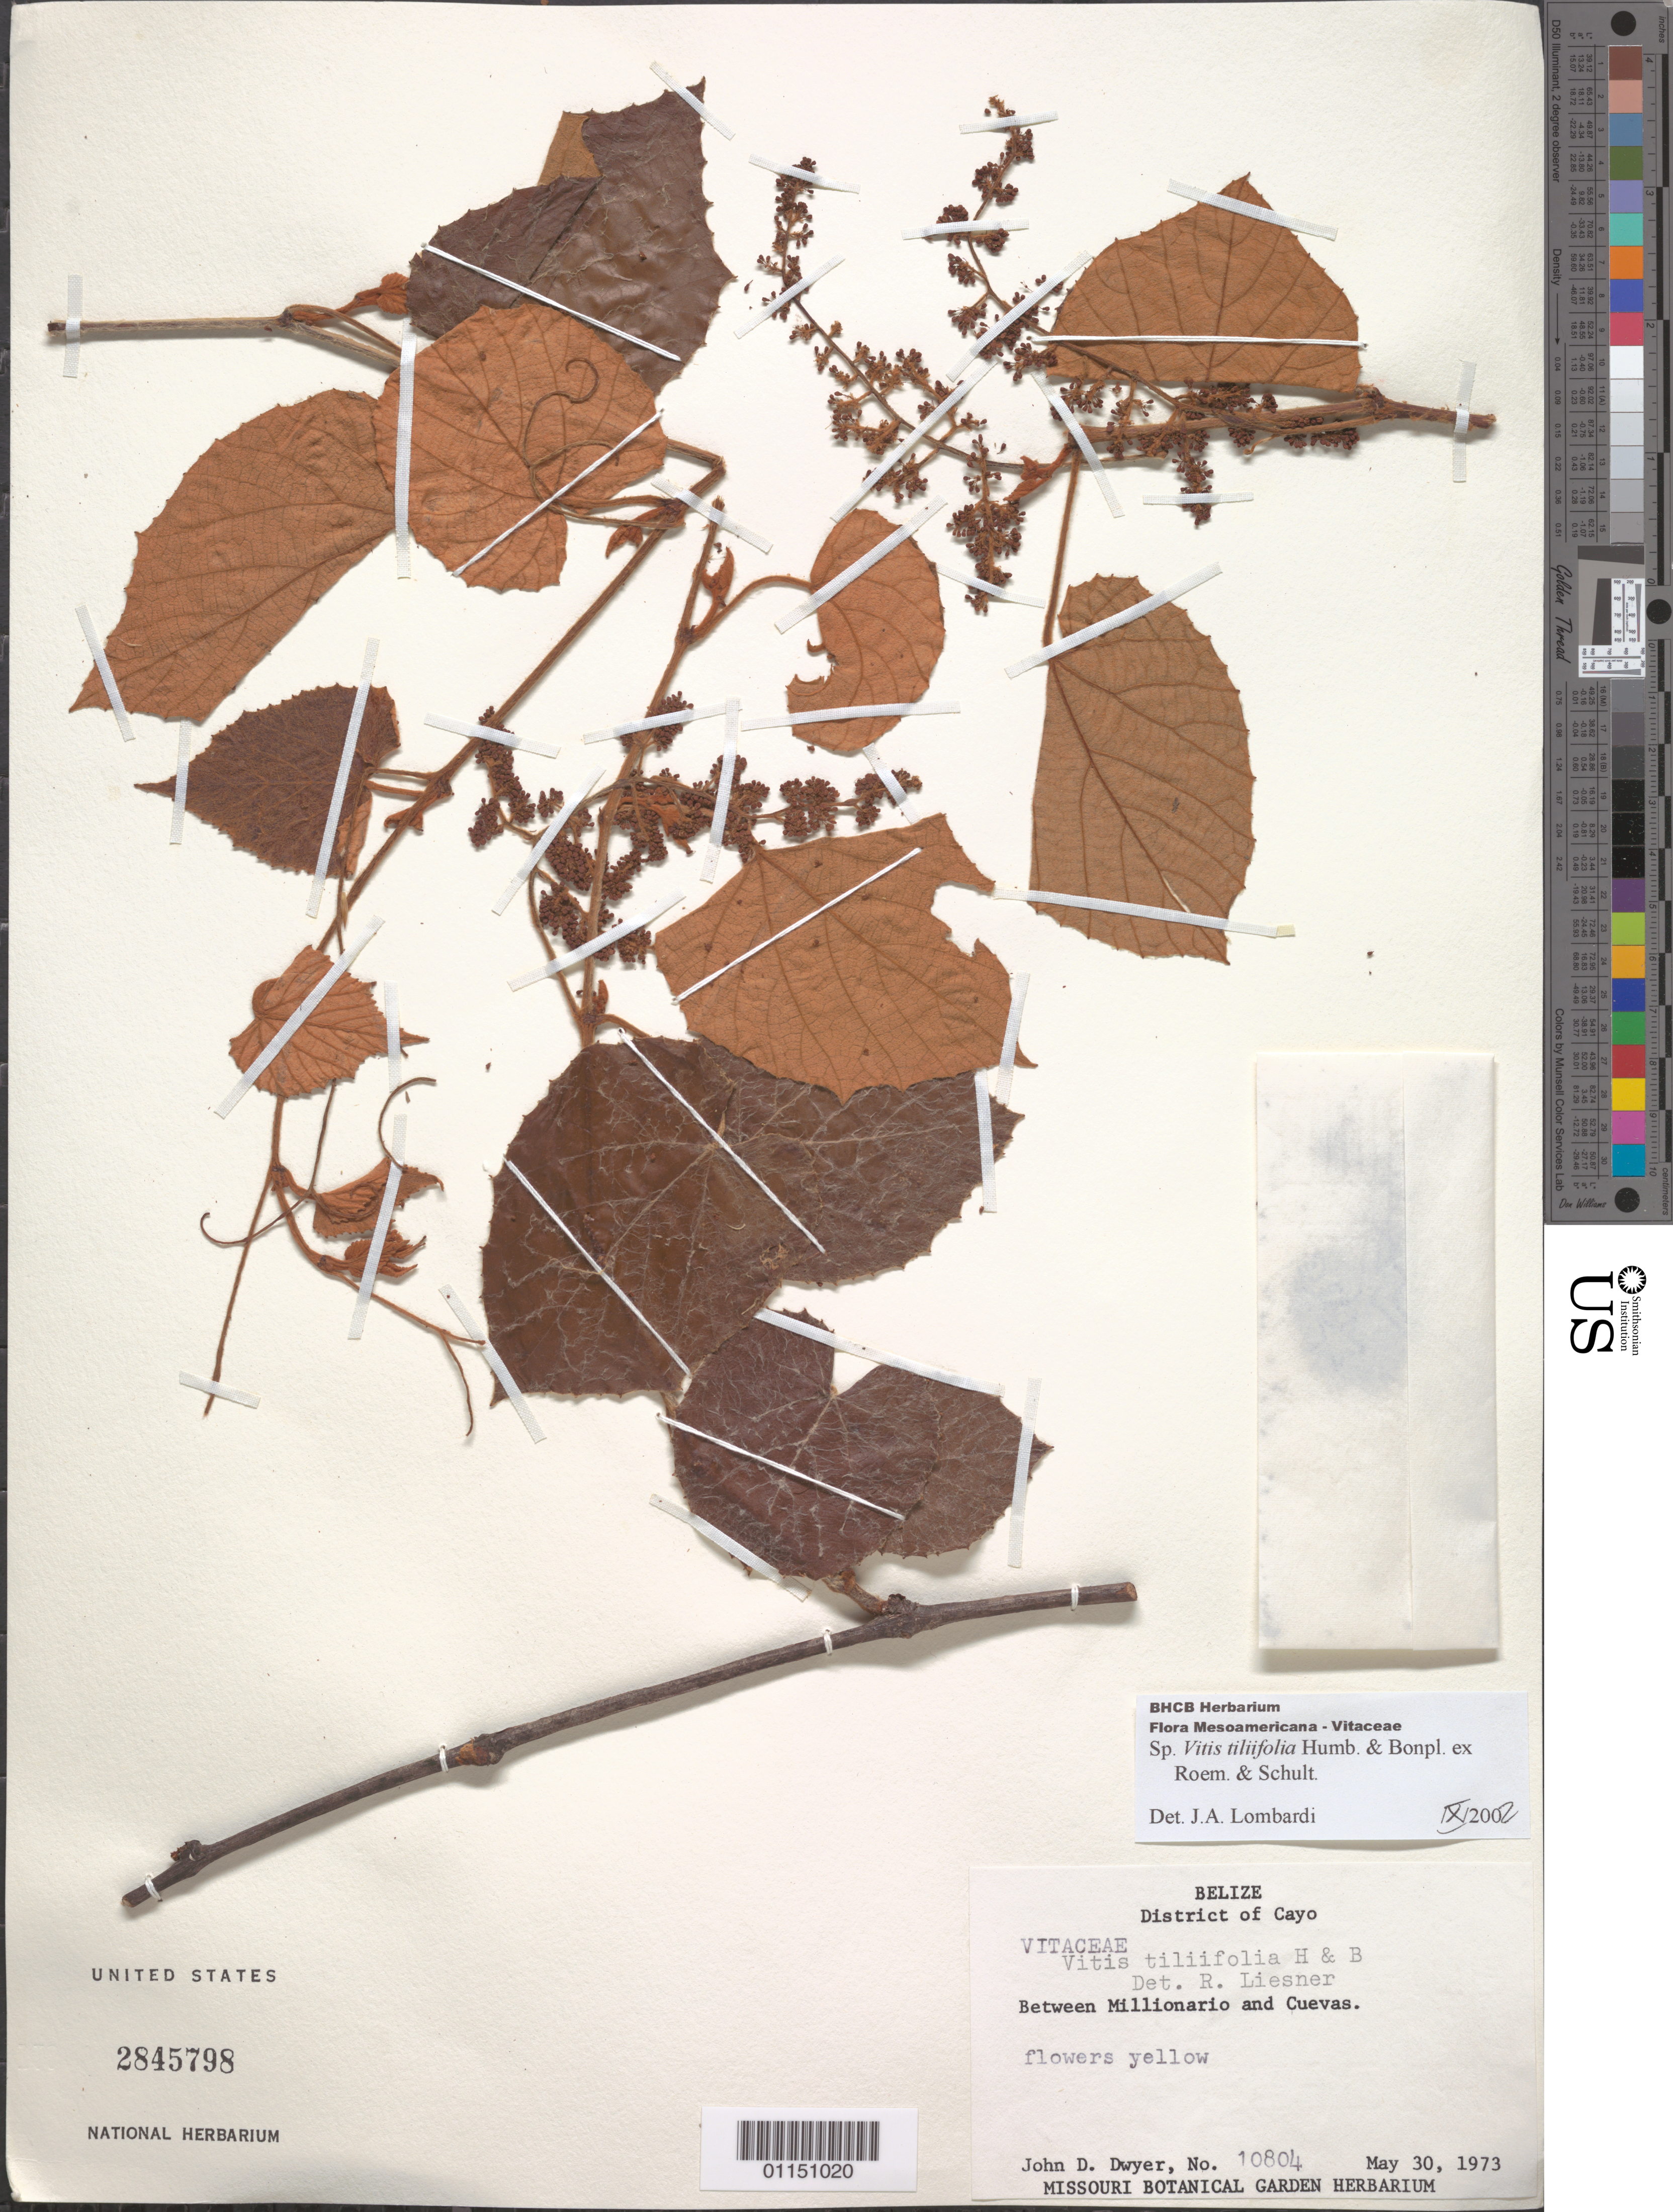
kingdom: Plantae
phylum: Tracheophyta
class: Magnoliopsida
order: Vitales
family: Vitaceae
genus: Vitis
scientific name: Vitis tiliaefolia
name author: Willd.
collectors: J. D. Dwyer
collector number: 10804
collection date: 1973-05-30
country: Belize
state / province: Cayo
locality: Between Millionario and Cuevas.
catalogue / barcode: US 2845798